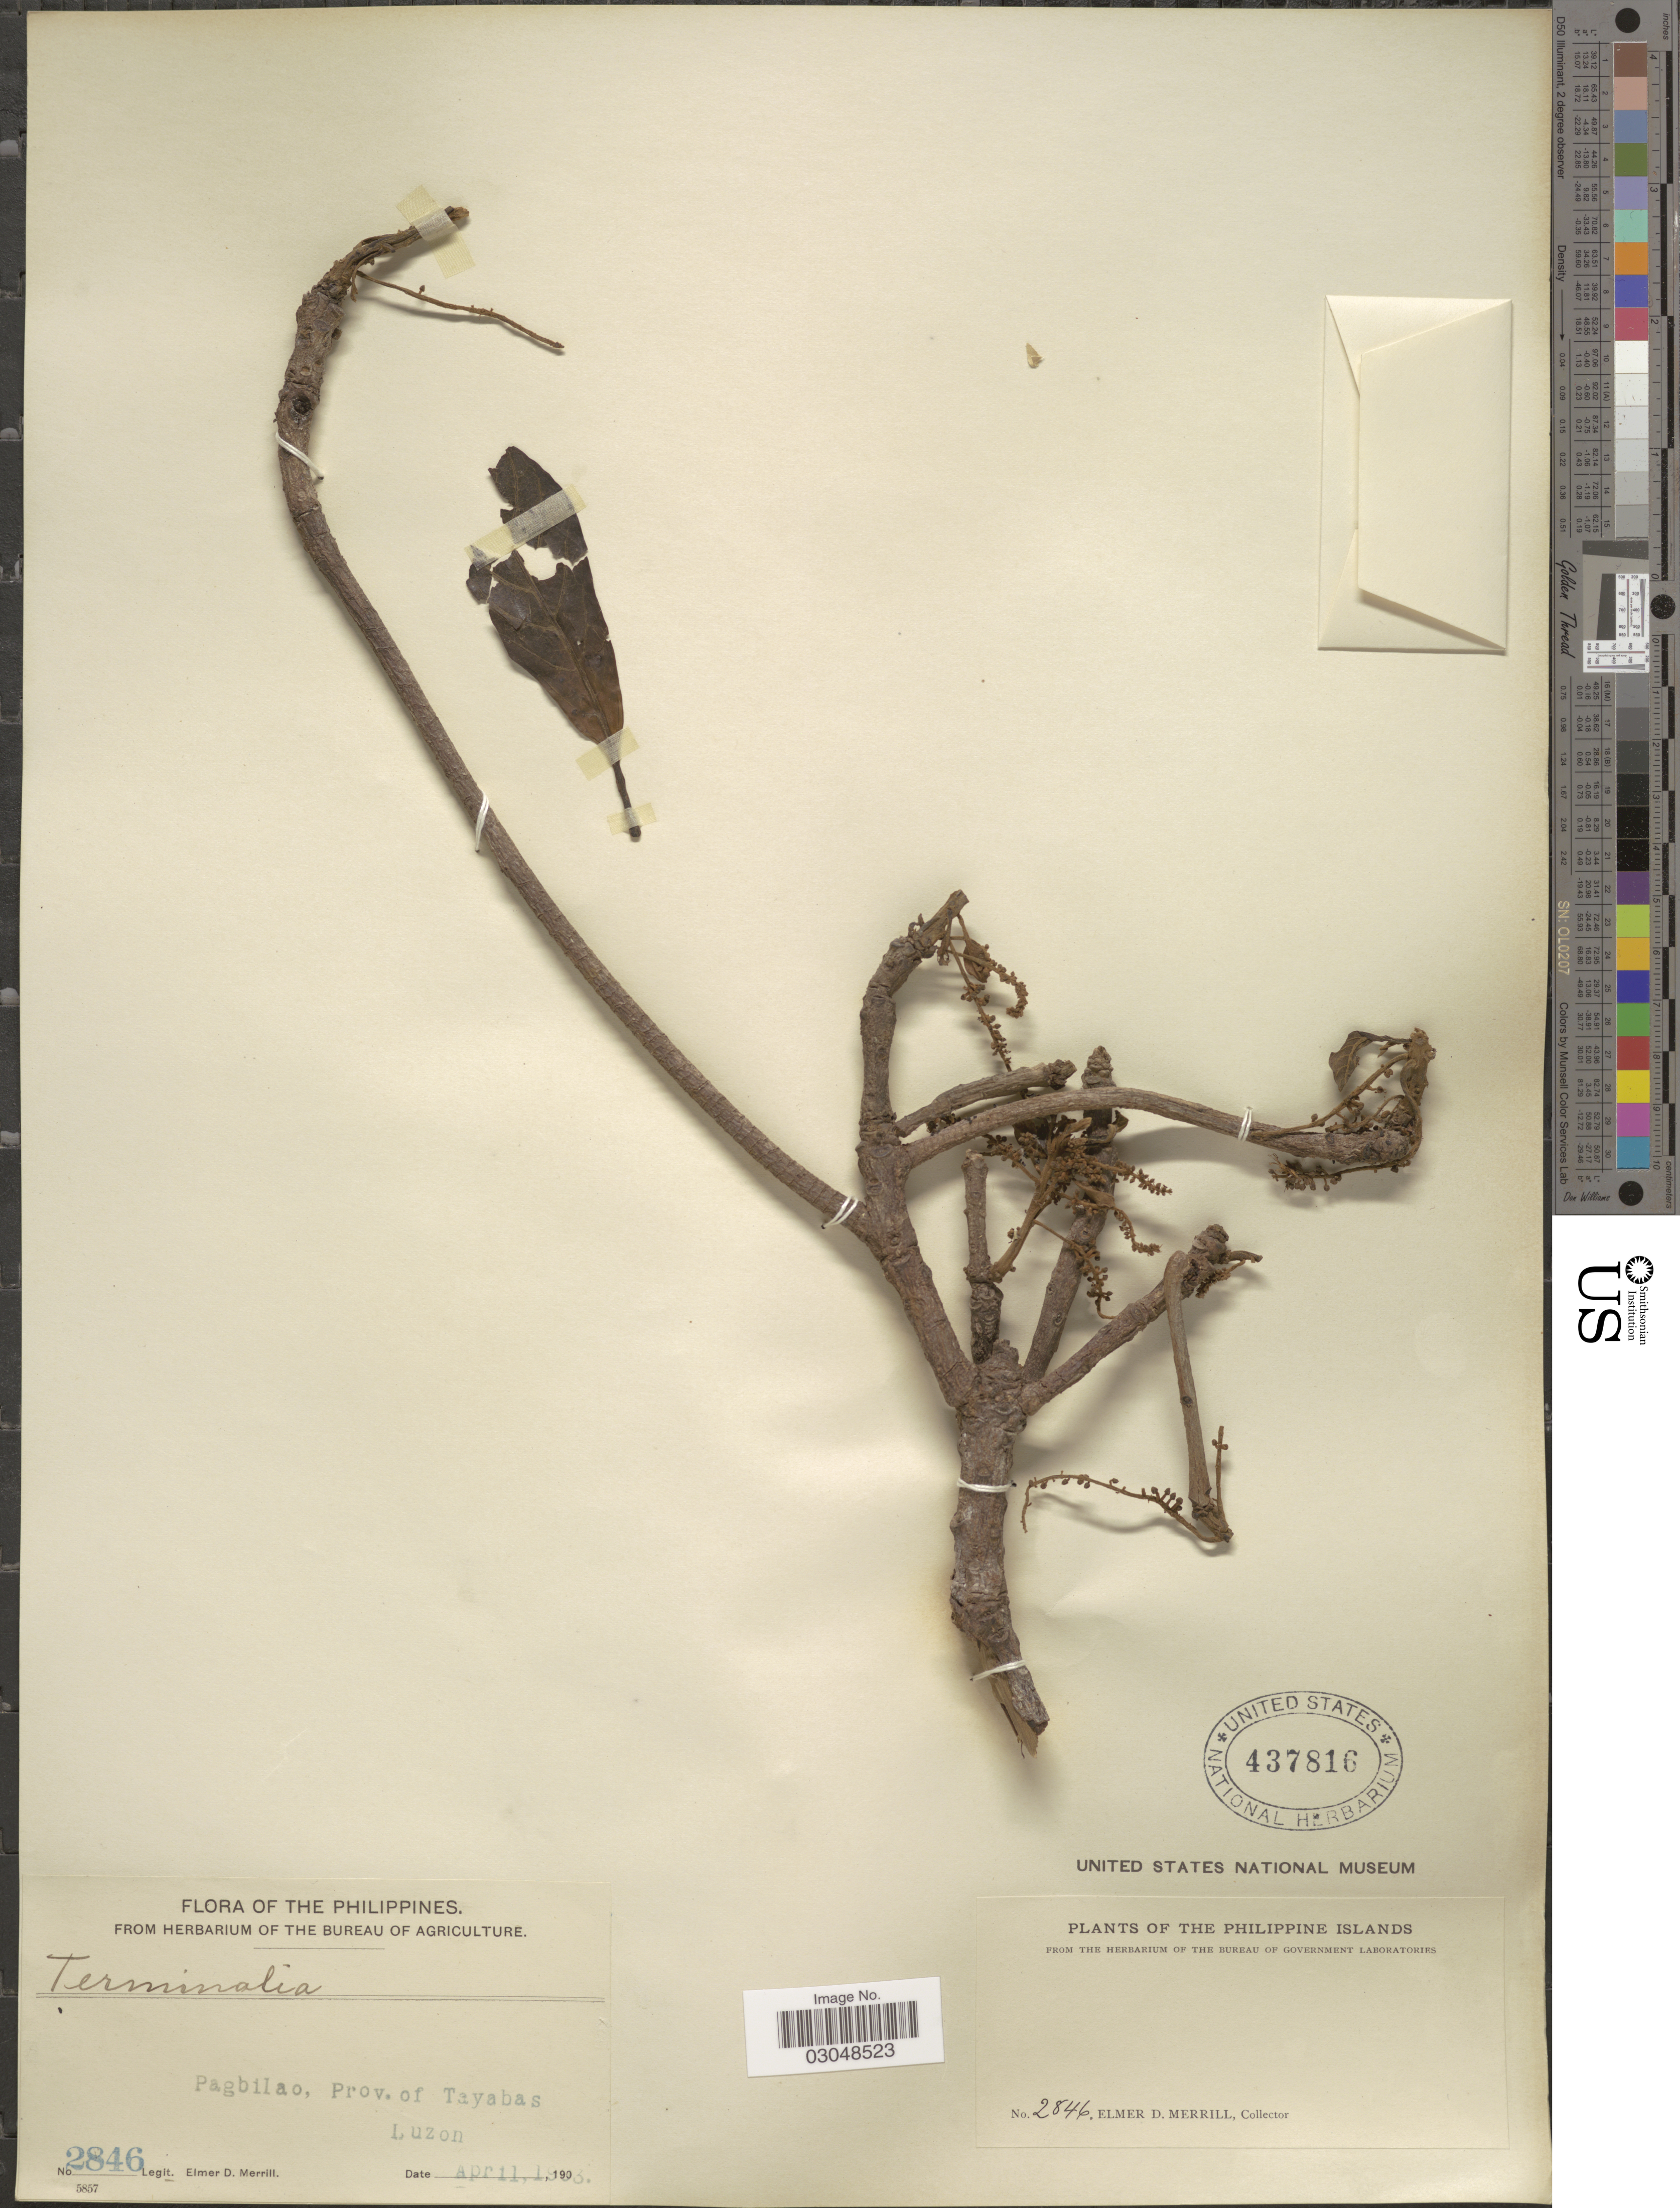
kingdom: Plantae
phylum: Tracheophyta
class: Magnoliopsida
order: Myrtales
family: Combretaceae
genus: Terminalia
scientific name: Terminalia microcarpa subsp. microcarpa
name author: Decne.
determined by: (US) Smithsonian Institution - National Museum of Natural History - Department of Botany (UNITED STATES)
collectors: E. D. Merrill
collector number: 2846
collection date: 1996-04-01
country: Philippines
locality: The Philippine Islands, Pagbilao, Prov. of Tayabas, Luzon.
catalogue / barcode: US 437816